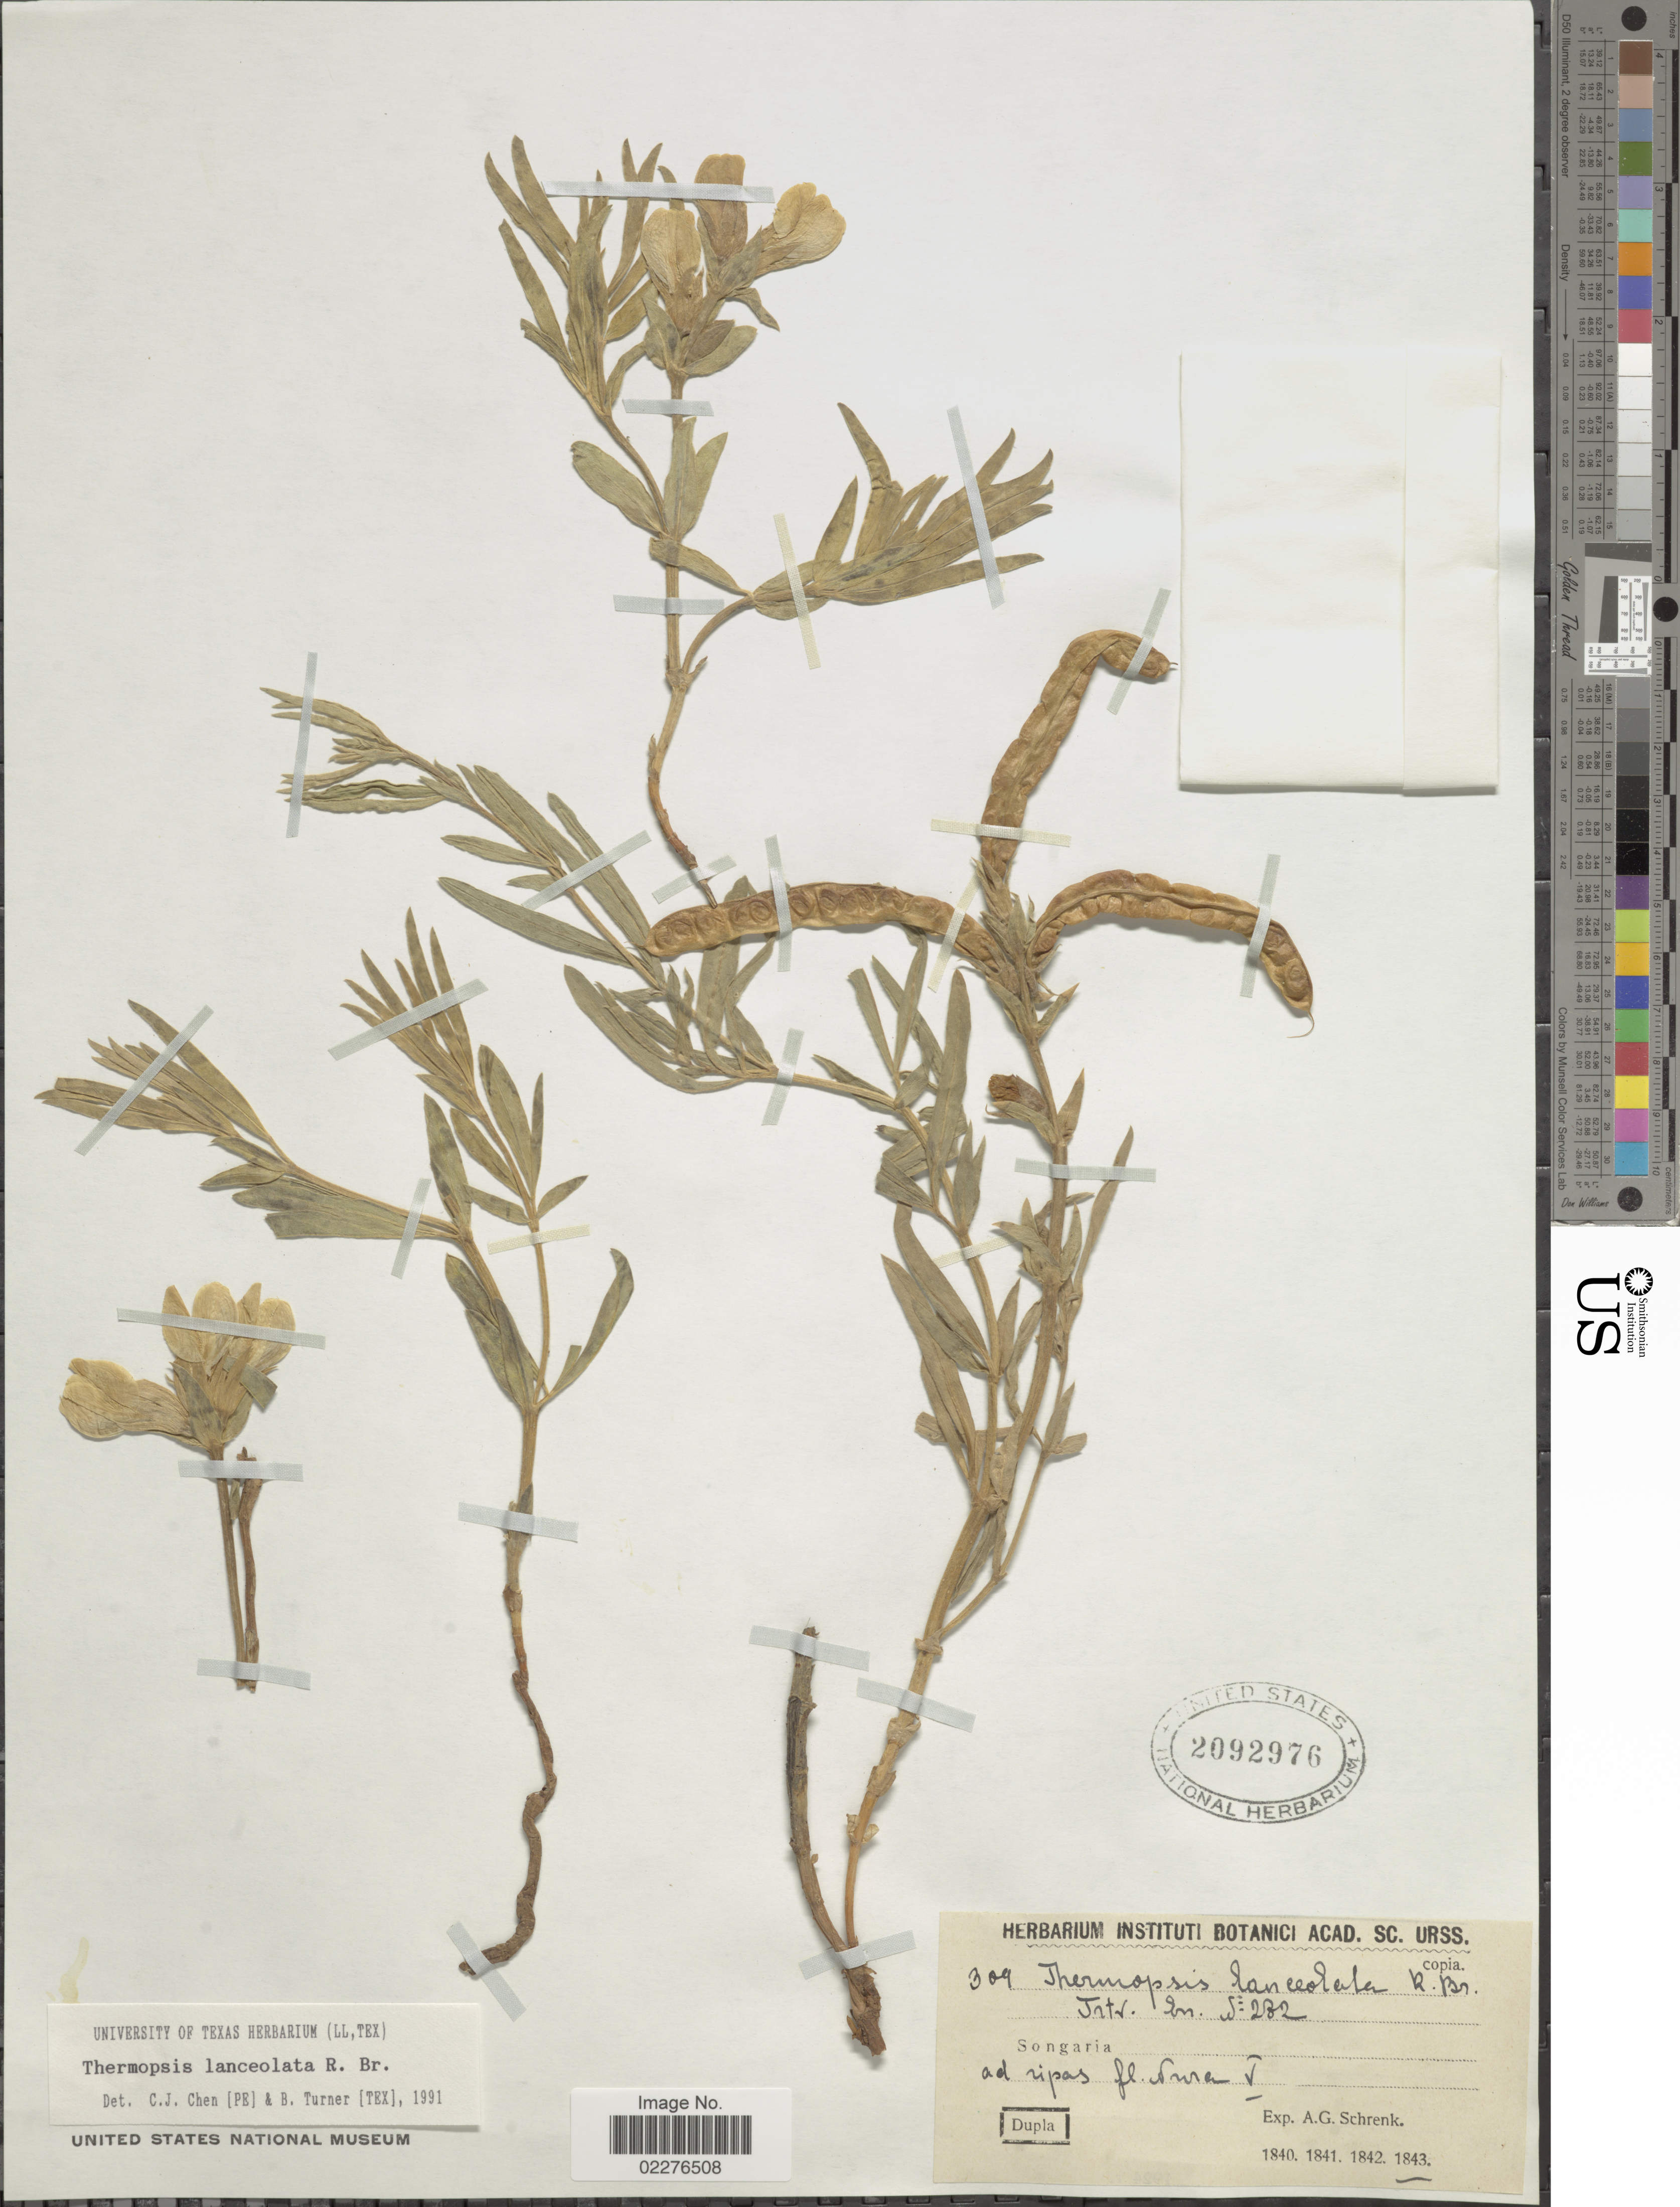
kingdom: Plantae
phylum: Tracheophyta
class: Magnoliopsida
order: Fabales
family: Fabaceae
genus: Thermopsis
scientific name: Thermopsis lanceolata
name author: R. Br.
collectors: A. G. von Schrenk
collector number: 309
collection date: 1843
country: China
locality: Songaria ad ripas fl Urura V [interpreted]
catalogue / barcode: US 2092976